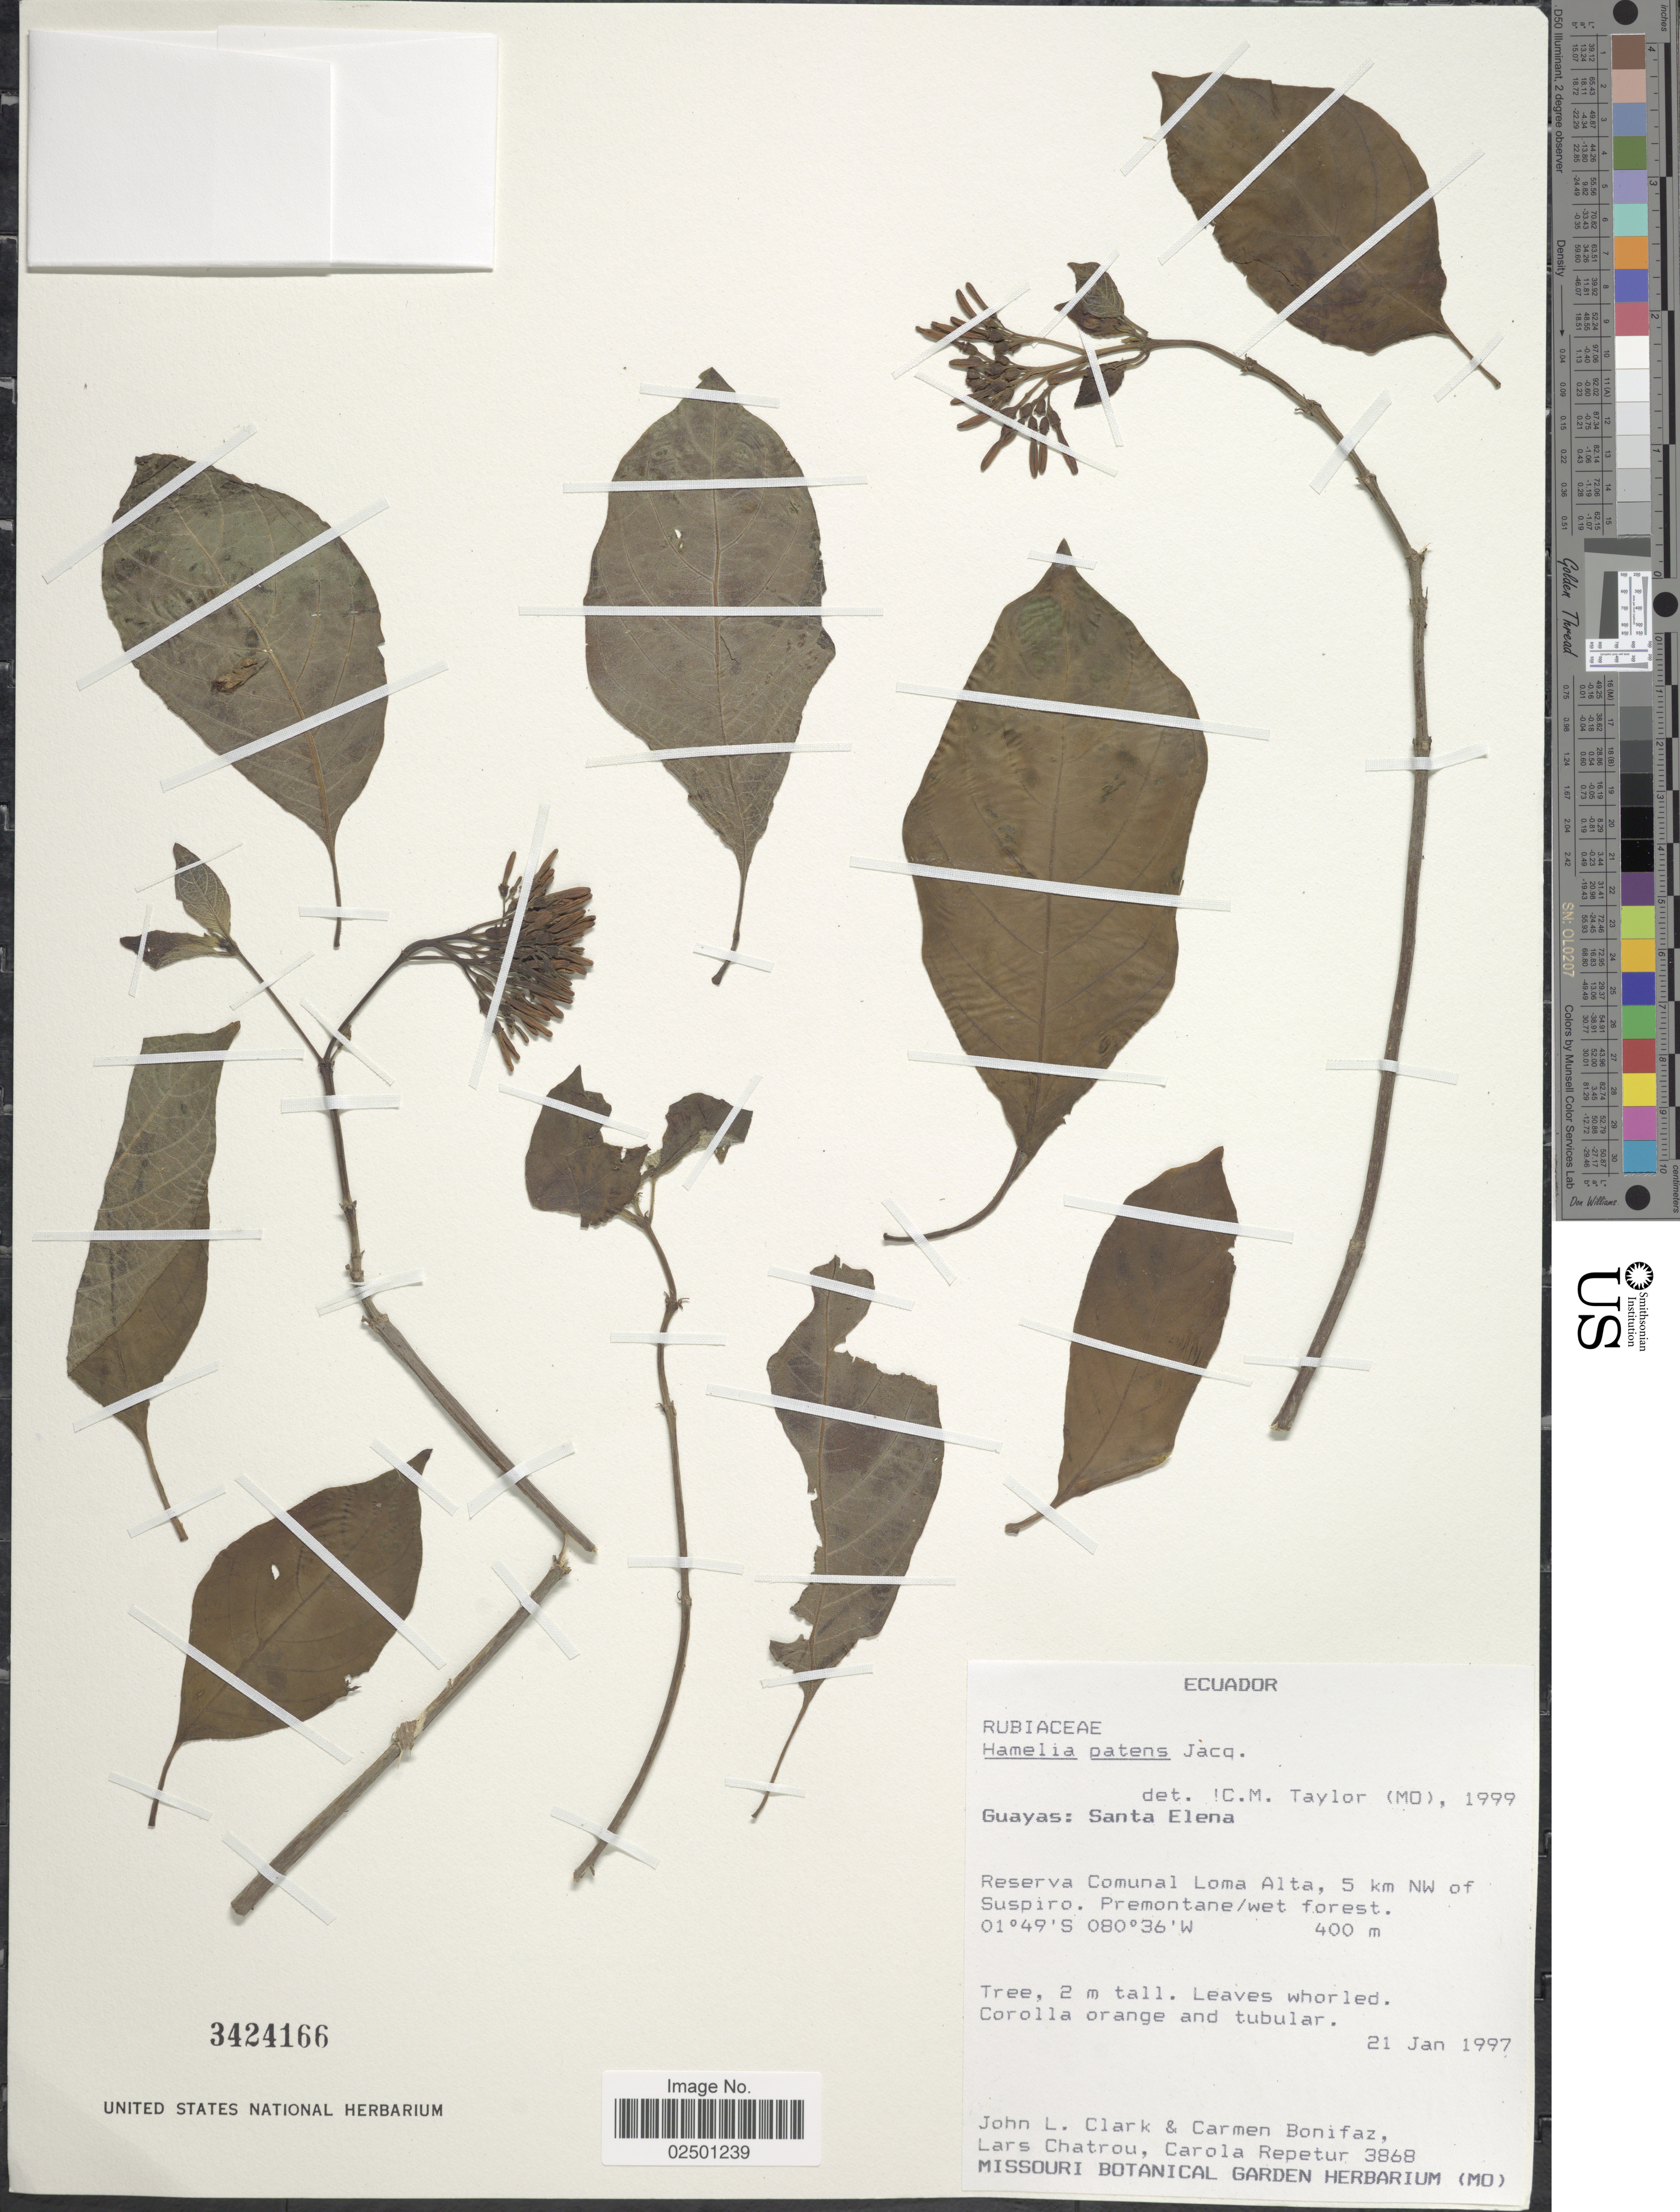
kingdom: Plantae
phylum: Tracheophyta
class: Magnoliopsida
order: Gentianales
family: Rubiaceae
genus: Hamelia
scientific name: Hamelia patens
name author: Jacq.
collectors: J. L. Clark, C. Bonifaz, L. W. Chatrou & C. Repetur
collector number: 3868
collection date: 1997-01-21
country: Ecuador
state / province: Guayas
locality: Santa Elena. Reserva Comunal Loma Alta, 5 km NW of Suspiro.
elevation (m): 400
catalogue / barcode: US 3424166